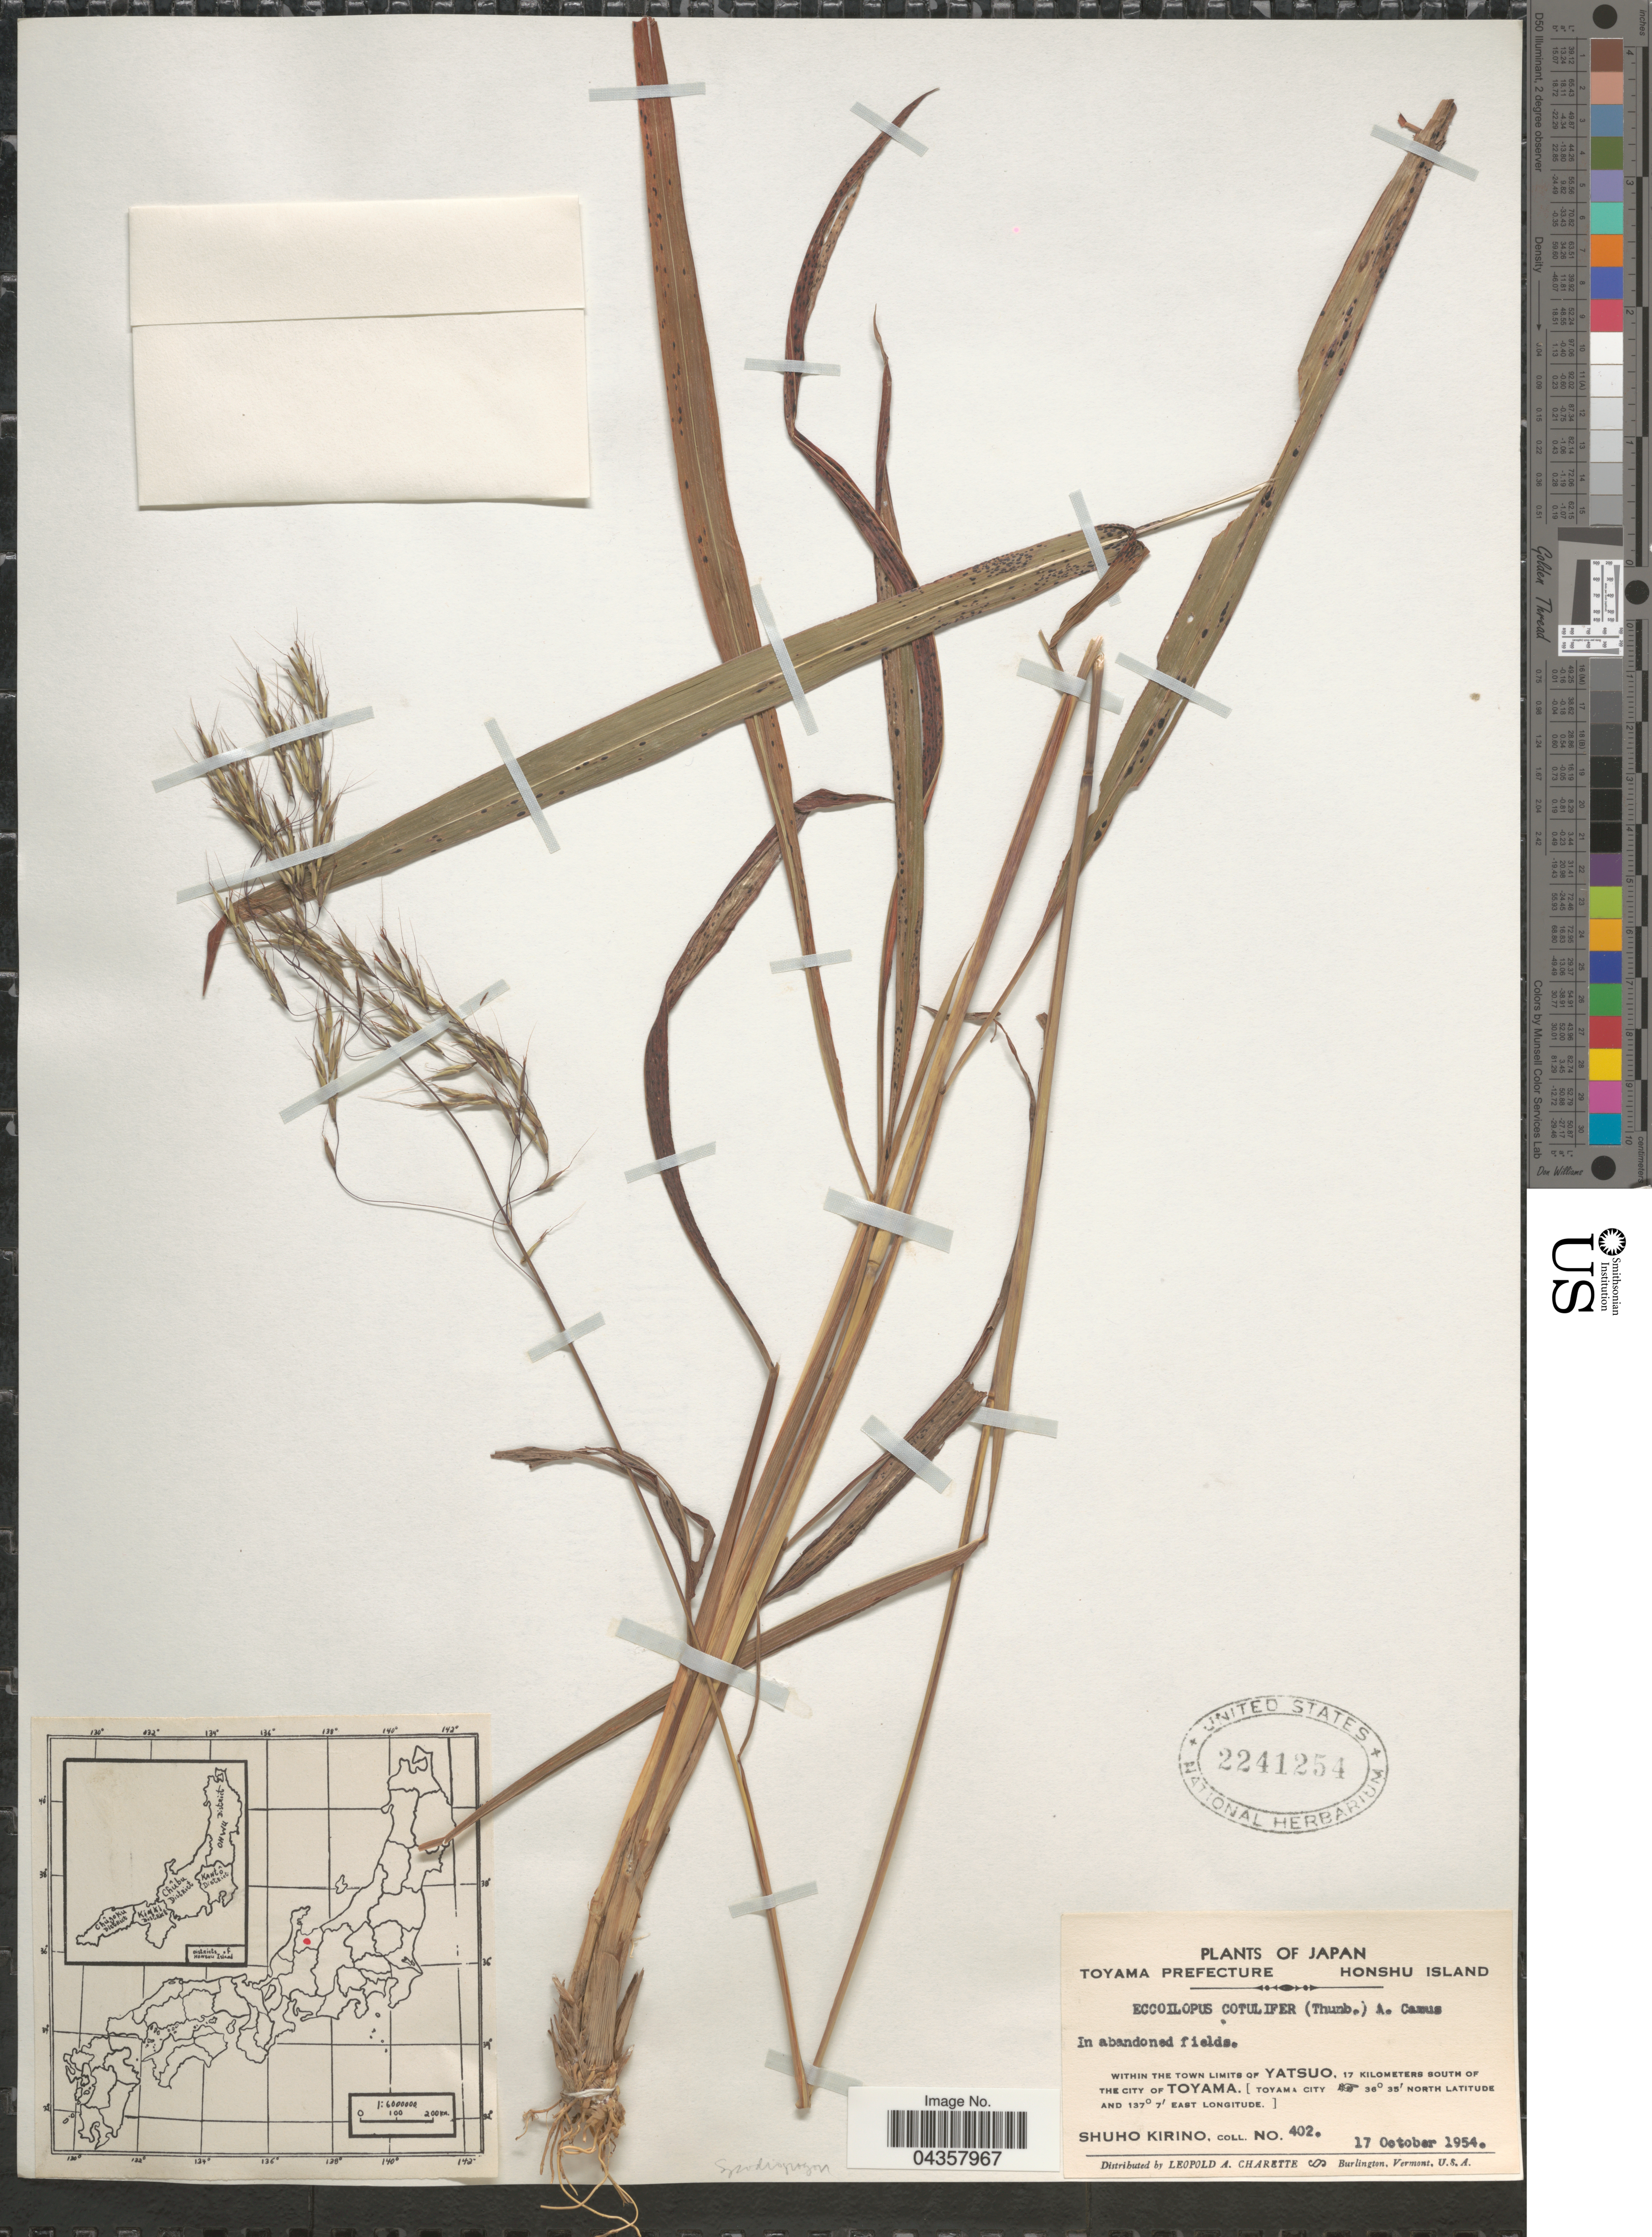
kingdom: Plantae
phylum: Tracheophyta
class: Liliopsida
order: Poales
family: Poaceae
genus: Spodiopogon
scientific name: Spodiopogon cotulifer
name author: (Thunb.) Hack.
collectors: S. Kirino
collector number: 402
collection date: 1954-10-17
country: Japan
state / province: Toyama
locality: Toyama Prefecture. Honshu Island. In abandoned fields. Within the town limits of Yatsuo, 17 kilometers south of the city of Toyama. (Toyama City).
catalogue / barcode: US 2241254